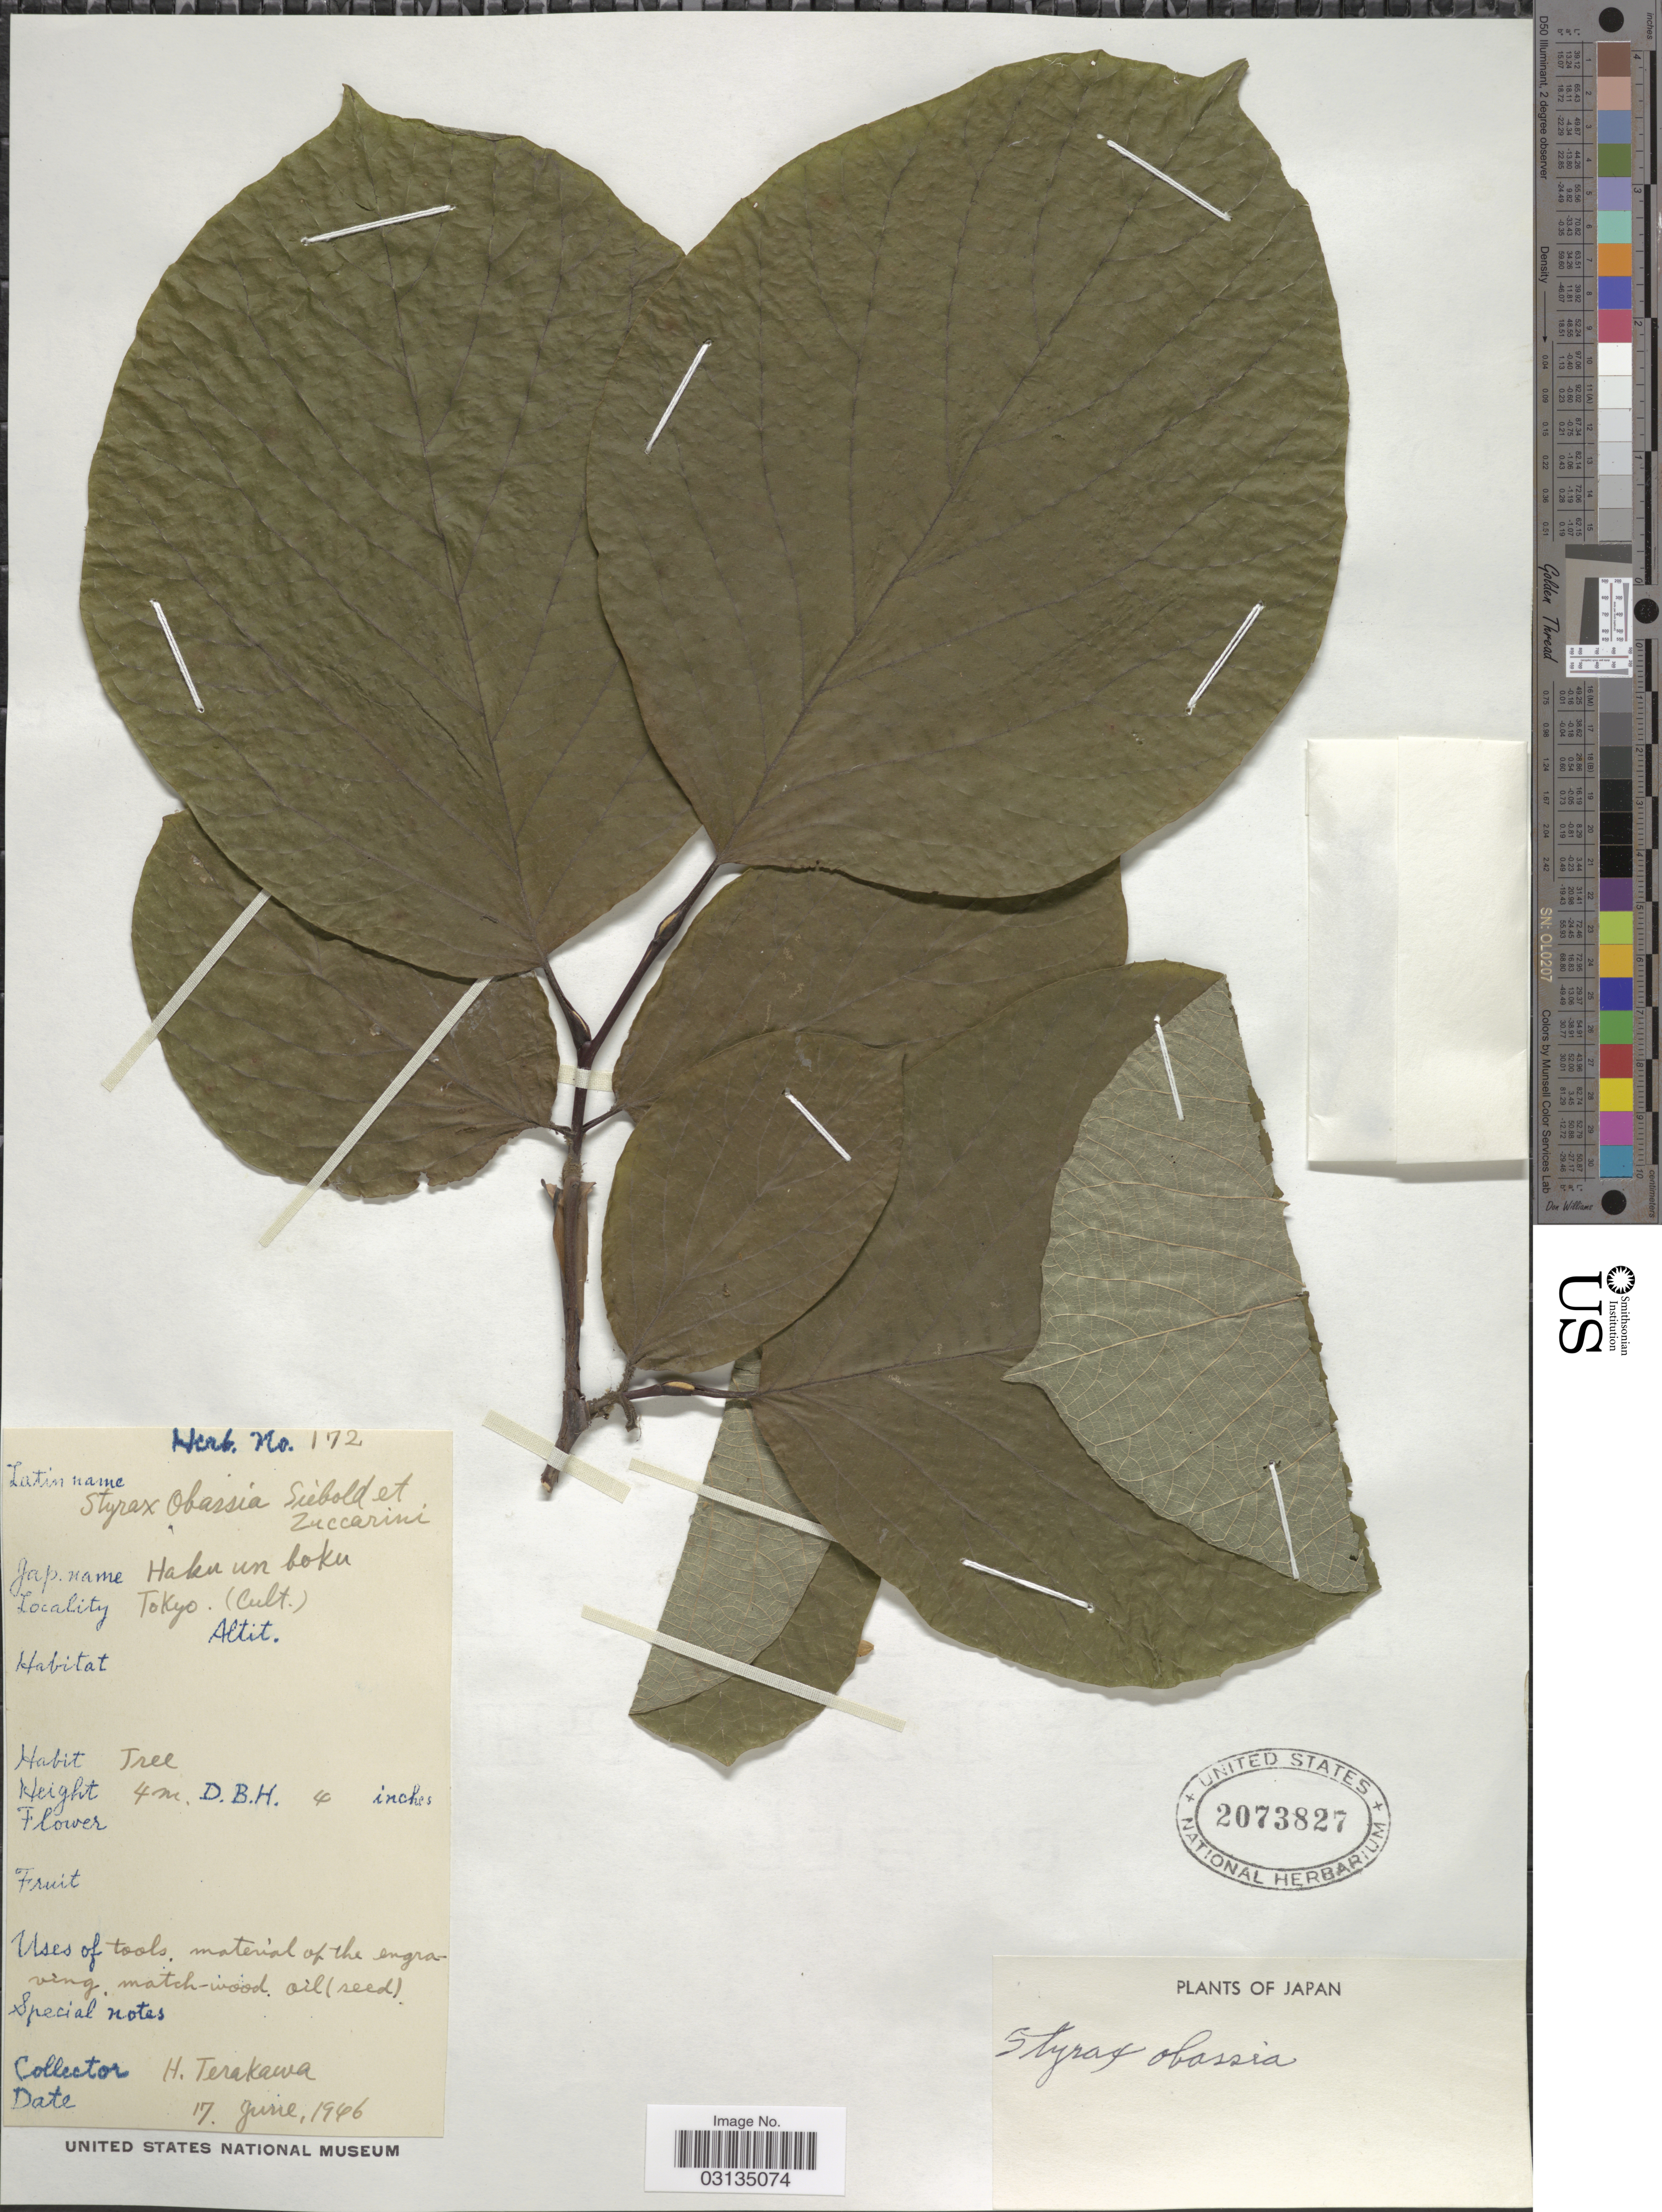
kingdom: Plantae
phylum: Tracheophyta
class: Magnoliopsida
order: Ericales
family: Styracaceae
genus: Styrax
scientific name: Styrax obassia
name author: Siebold & Zucc.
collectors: H. Terakawa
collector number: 172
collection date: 1946-06-17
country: Japan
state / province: Tokyo, Federal City of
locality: Tokyo.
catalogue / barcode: US 2073827